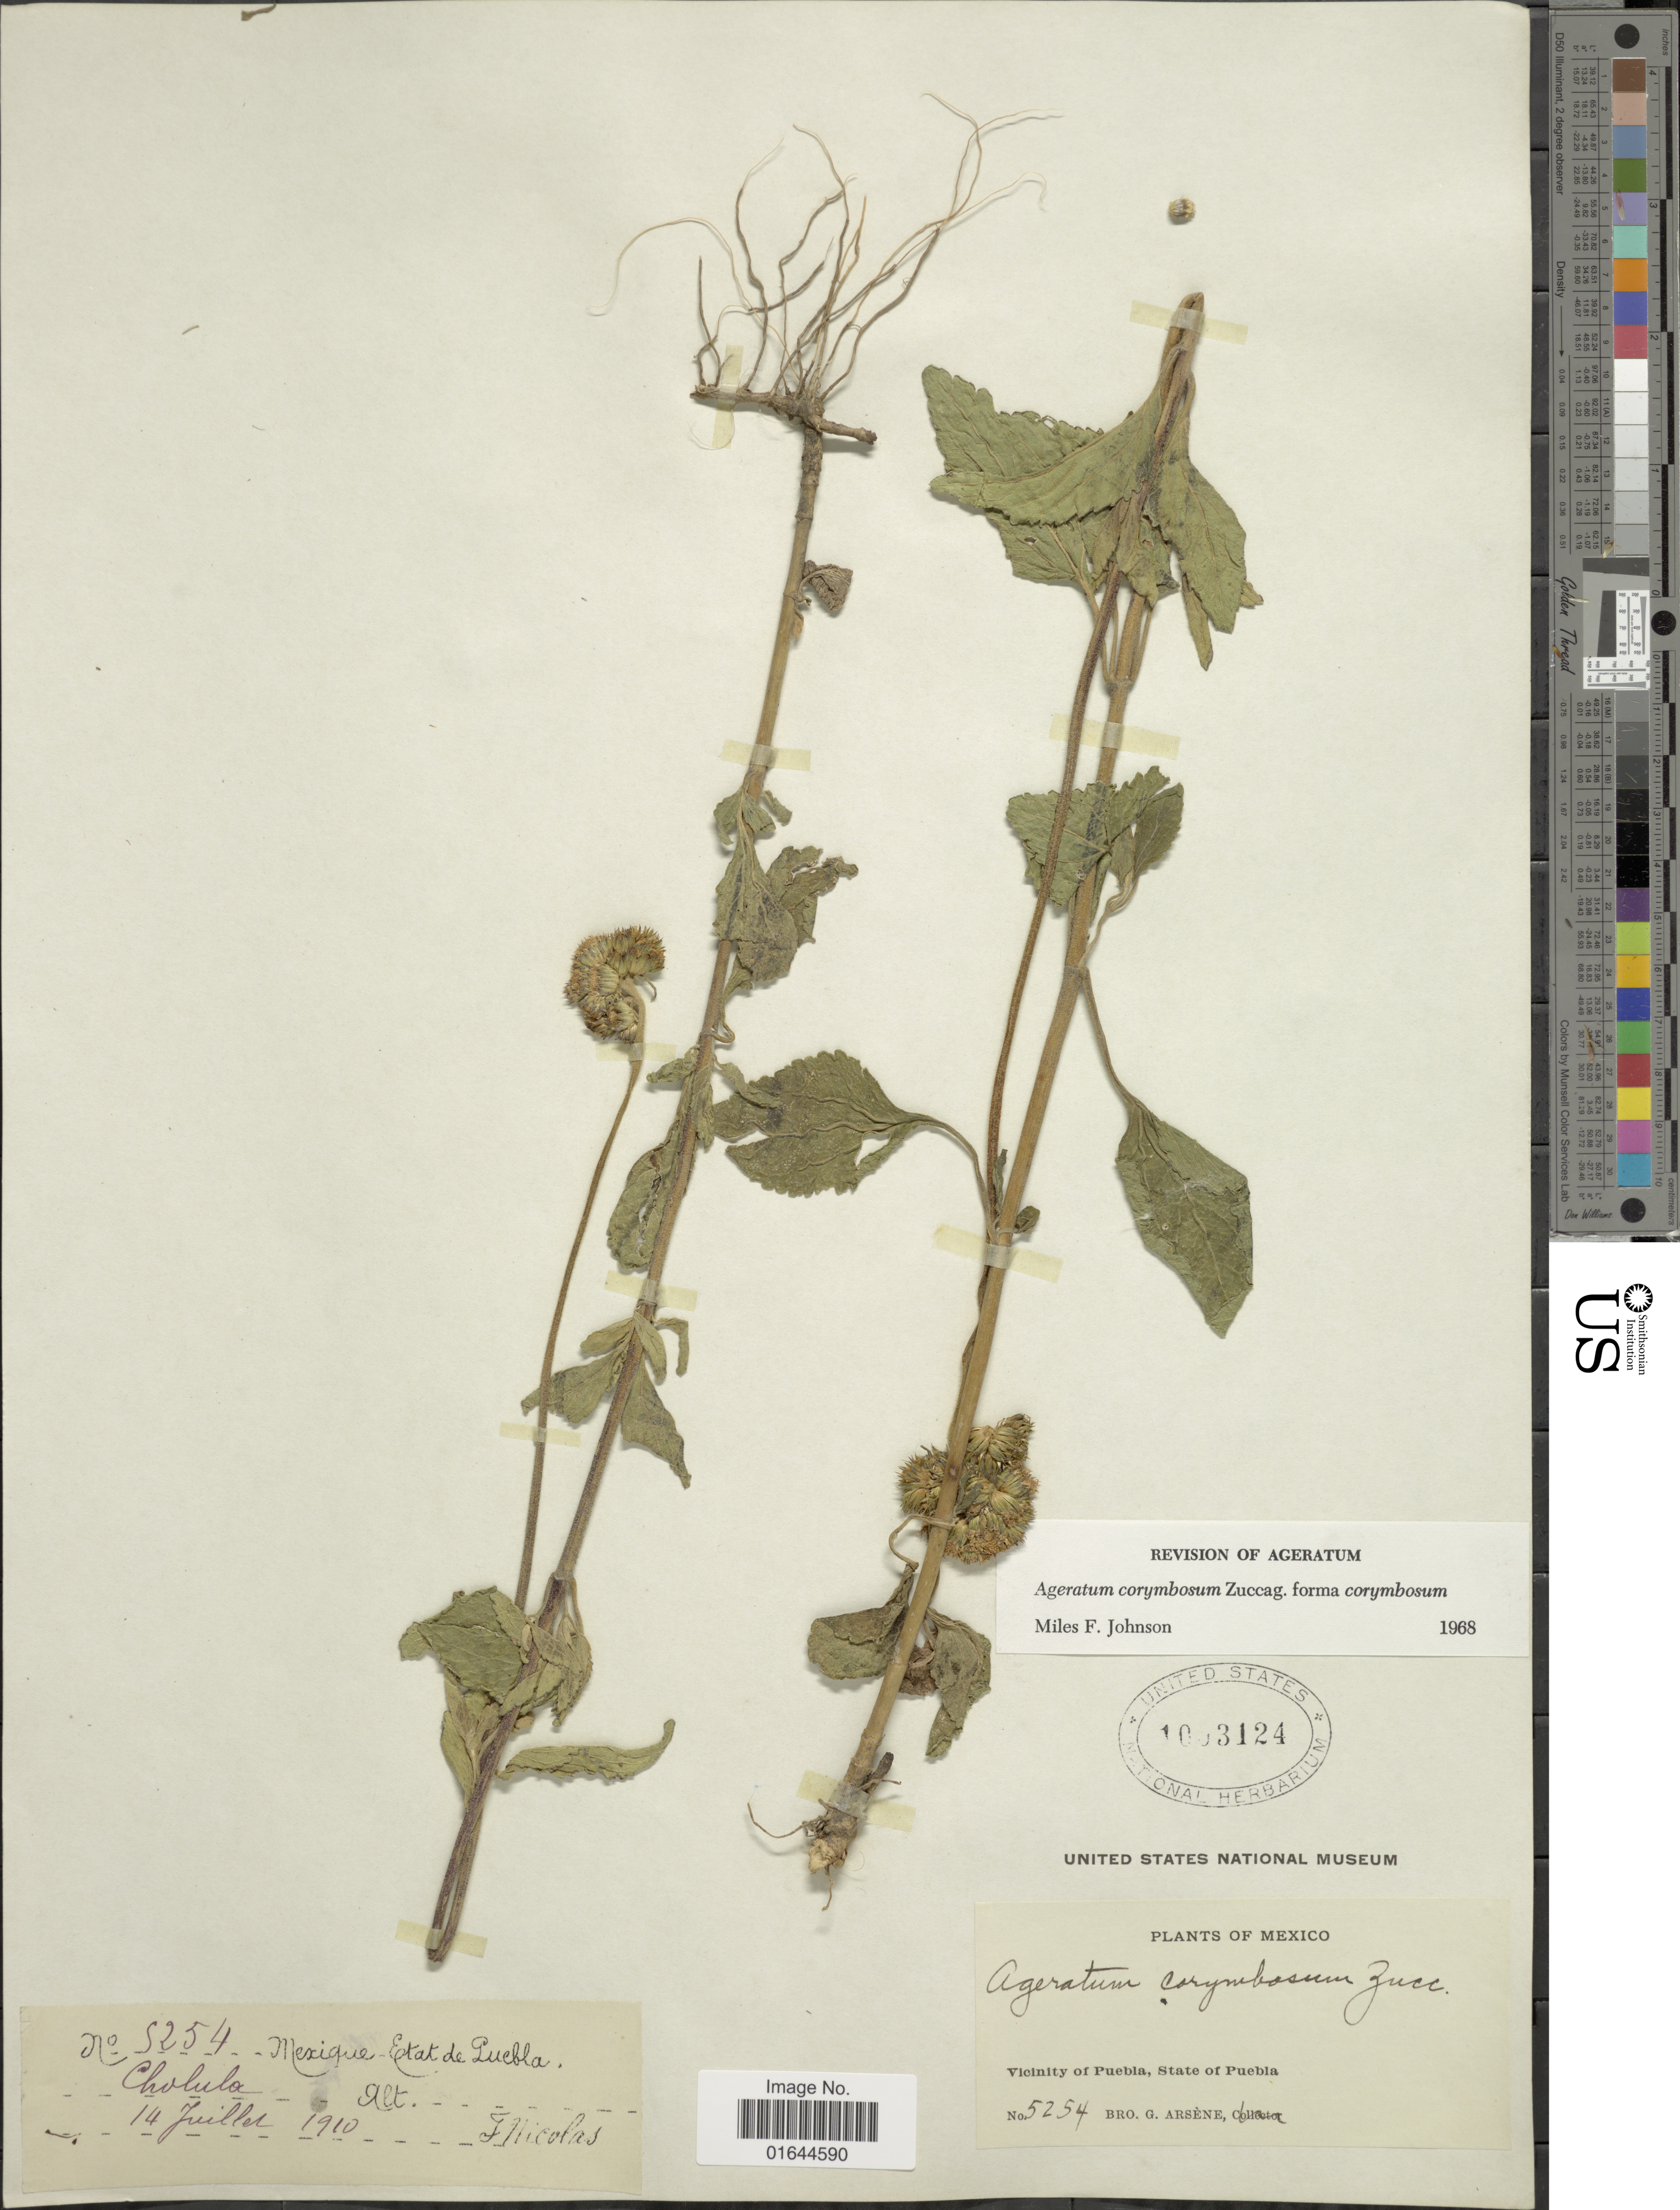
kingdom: Plantae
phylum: Tracheophyta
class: Magnoliopsida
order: Asterales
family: Asteraceae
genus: Ageratum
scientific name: Ageratum corymbosum f. corymbosum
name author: Zuccagni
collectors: F. Nicolas & Bro. G. Arsène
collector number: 5254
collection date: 1910-07-14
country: Mexico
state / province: Puebla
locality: Mexique Etat de Puebla. Cholula. Vicinity of Puebla, State of Puebla.